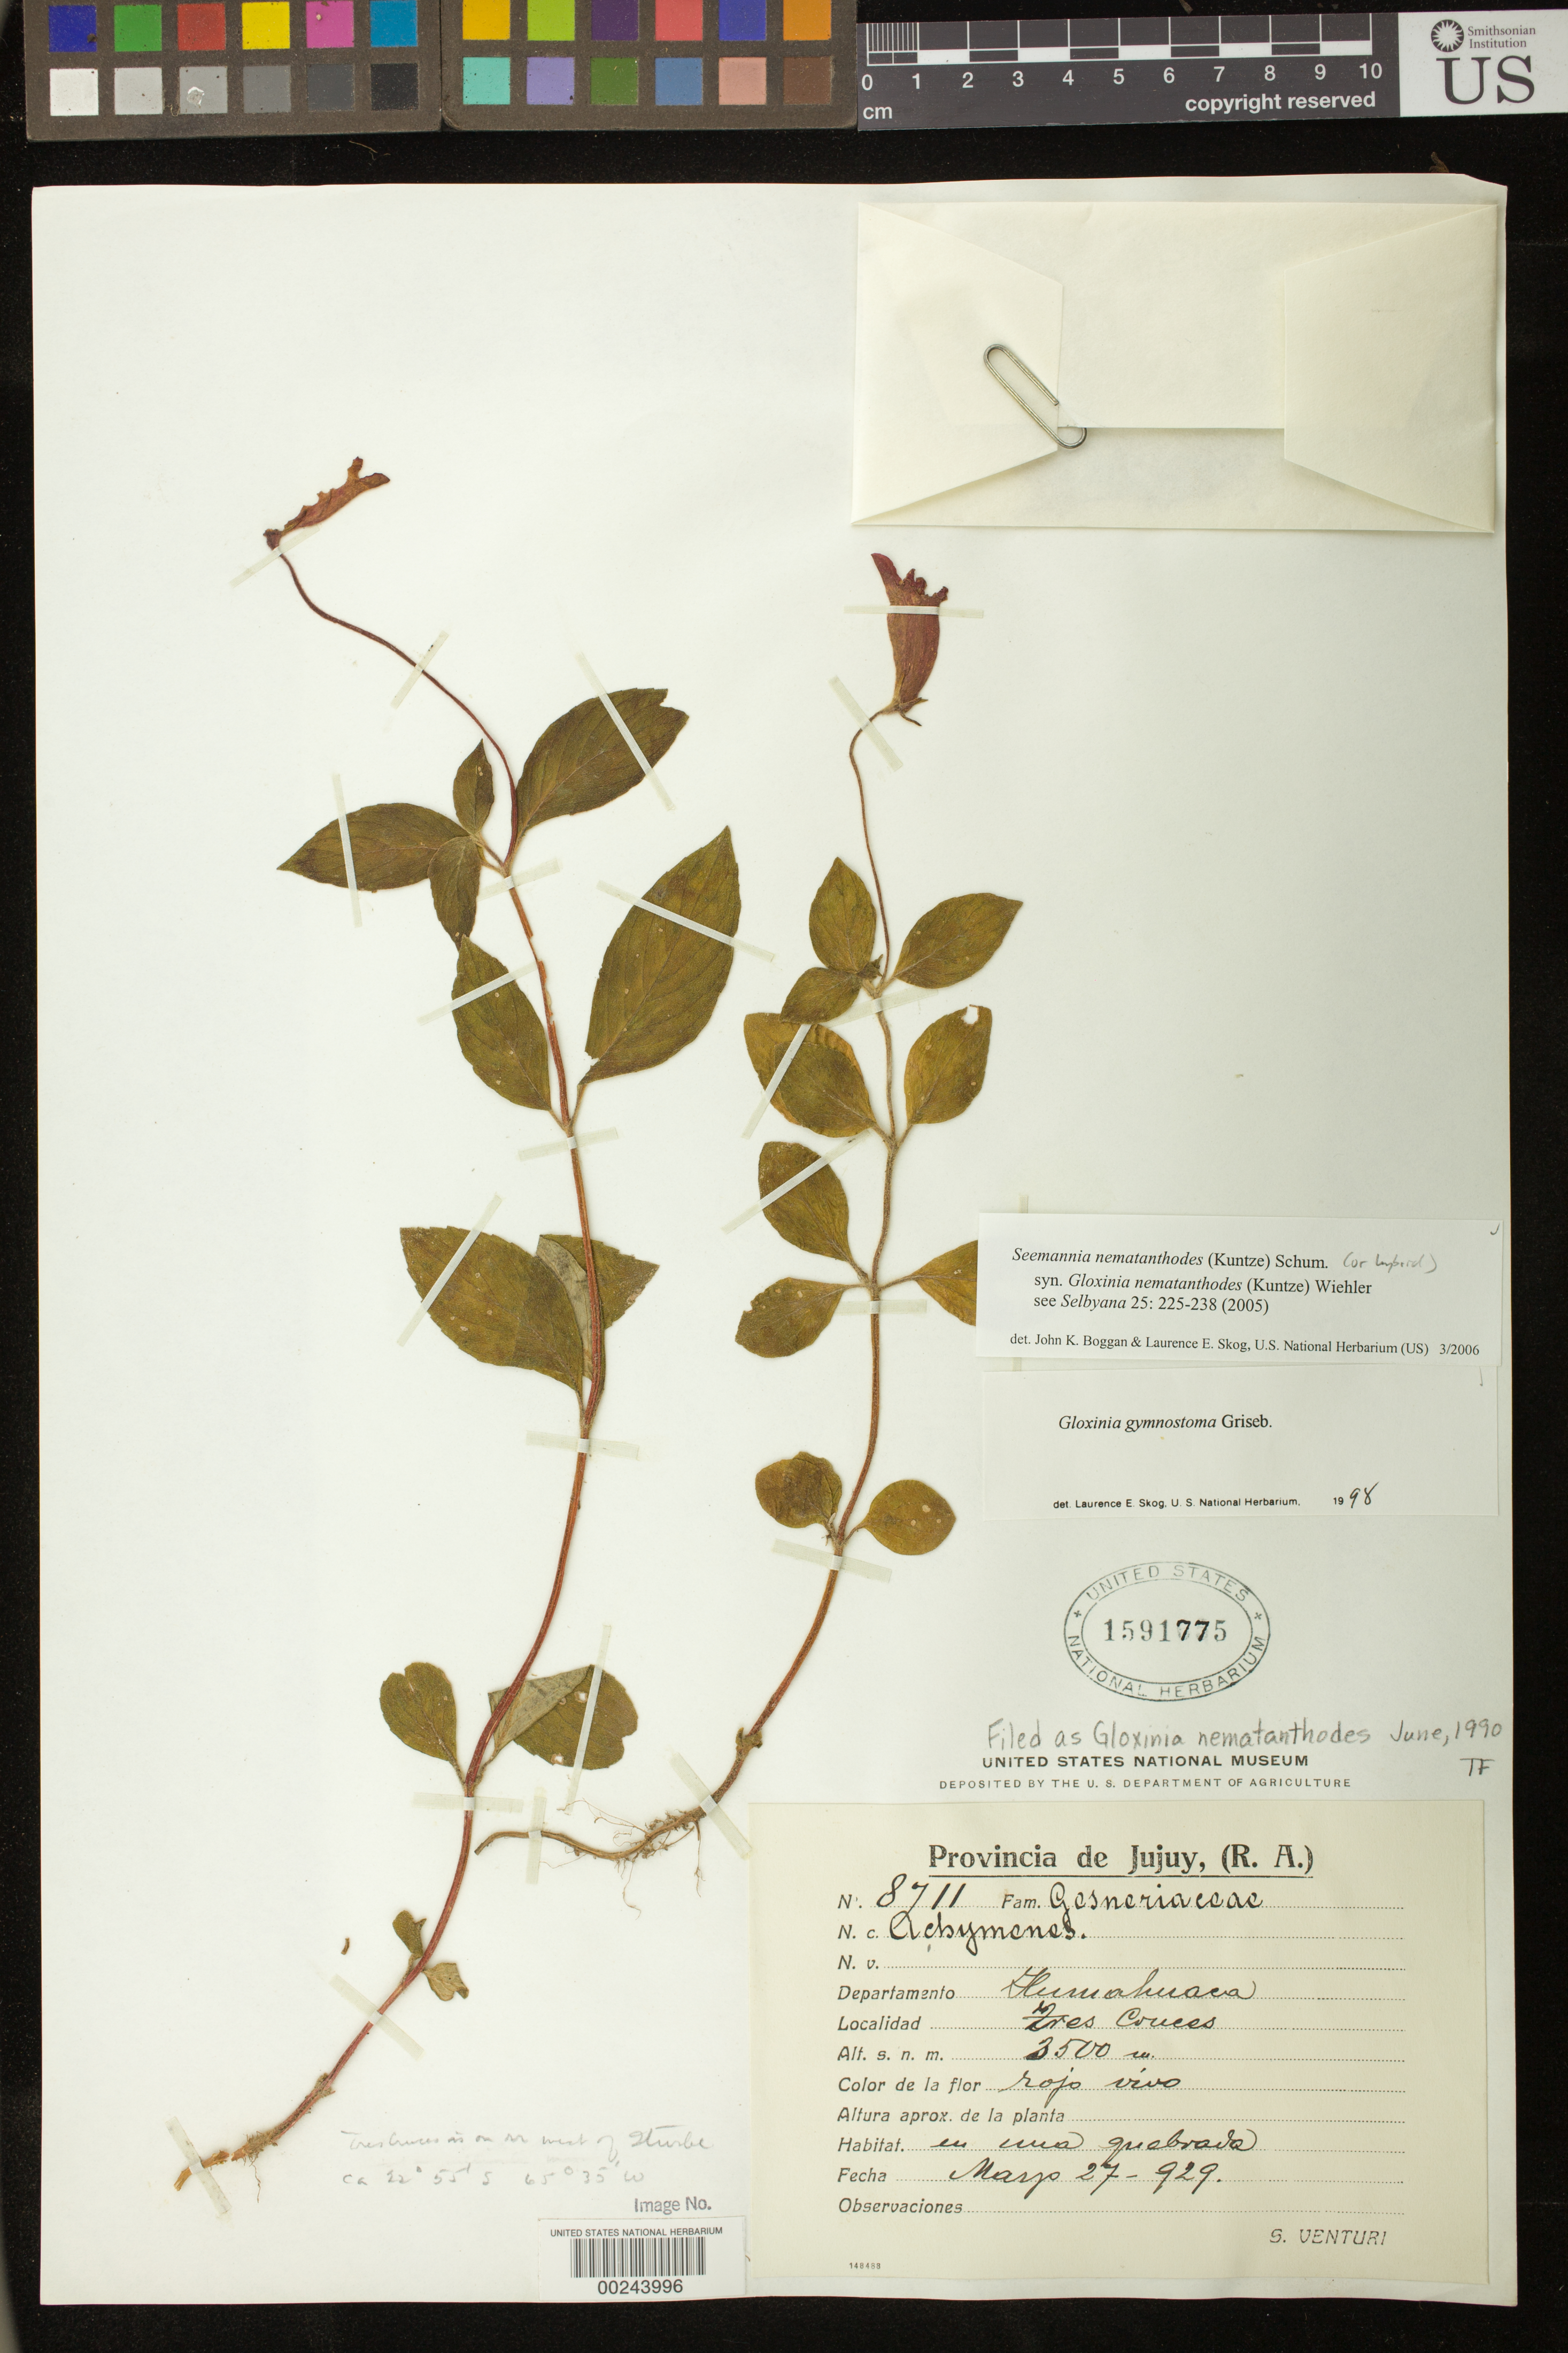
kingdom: Plantae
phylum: Tracheophyta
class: Magnoliopsida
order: Lamiales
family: Gesneriaceae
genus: Seemannia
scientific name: Seemannia nematanthodes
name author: (Kuntze) K. Schum.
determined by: Boggan, J. K.; Skog, L. E.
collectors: S. Venturi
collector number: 8711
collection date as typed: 27 Mar 1929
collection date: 1929-03-27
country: Argentina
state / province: Jujuy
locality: Dept. Humahuaca, Tres Cruces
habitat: En una quebrada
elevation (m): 3500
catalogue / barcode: US 1591775